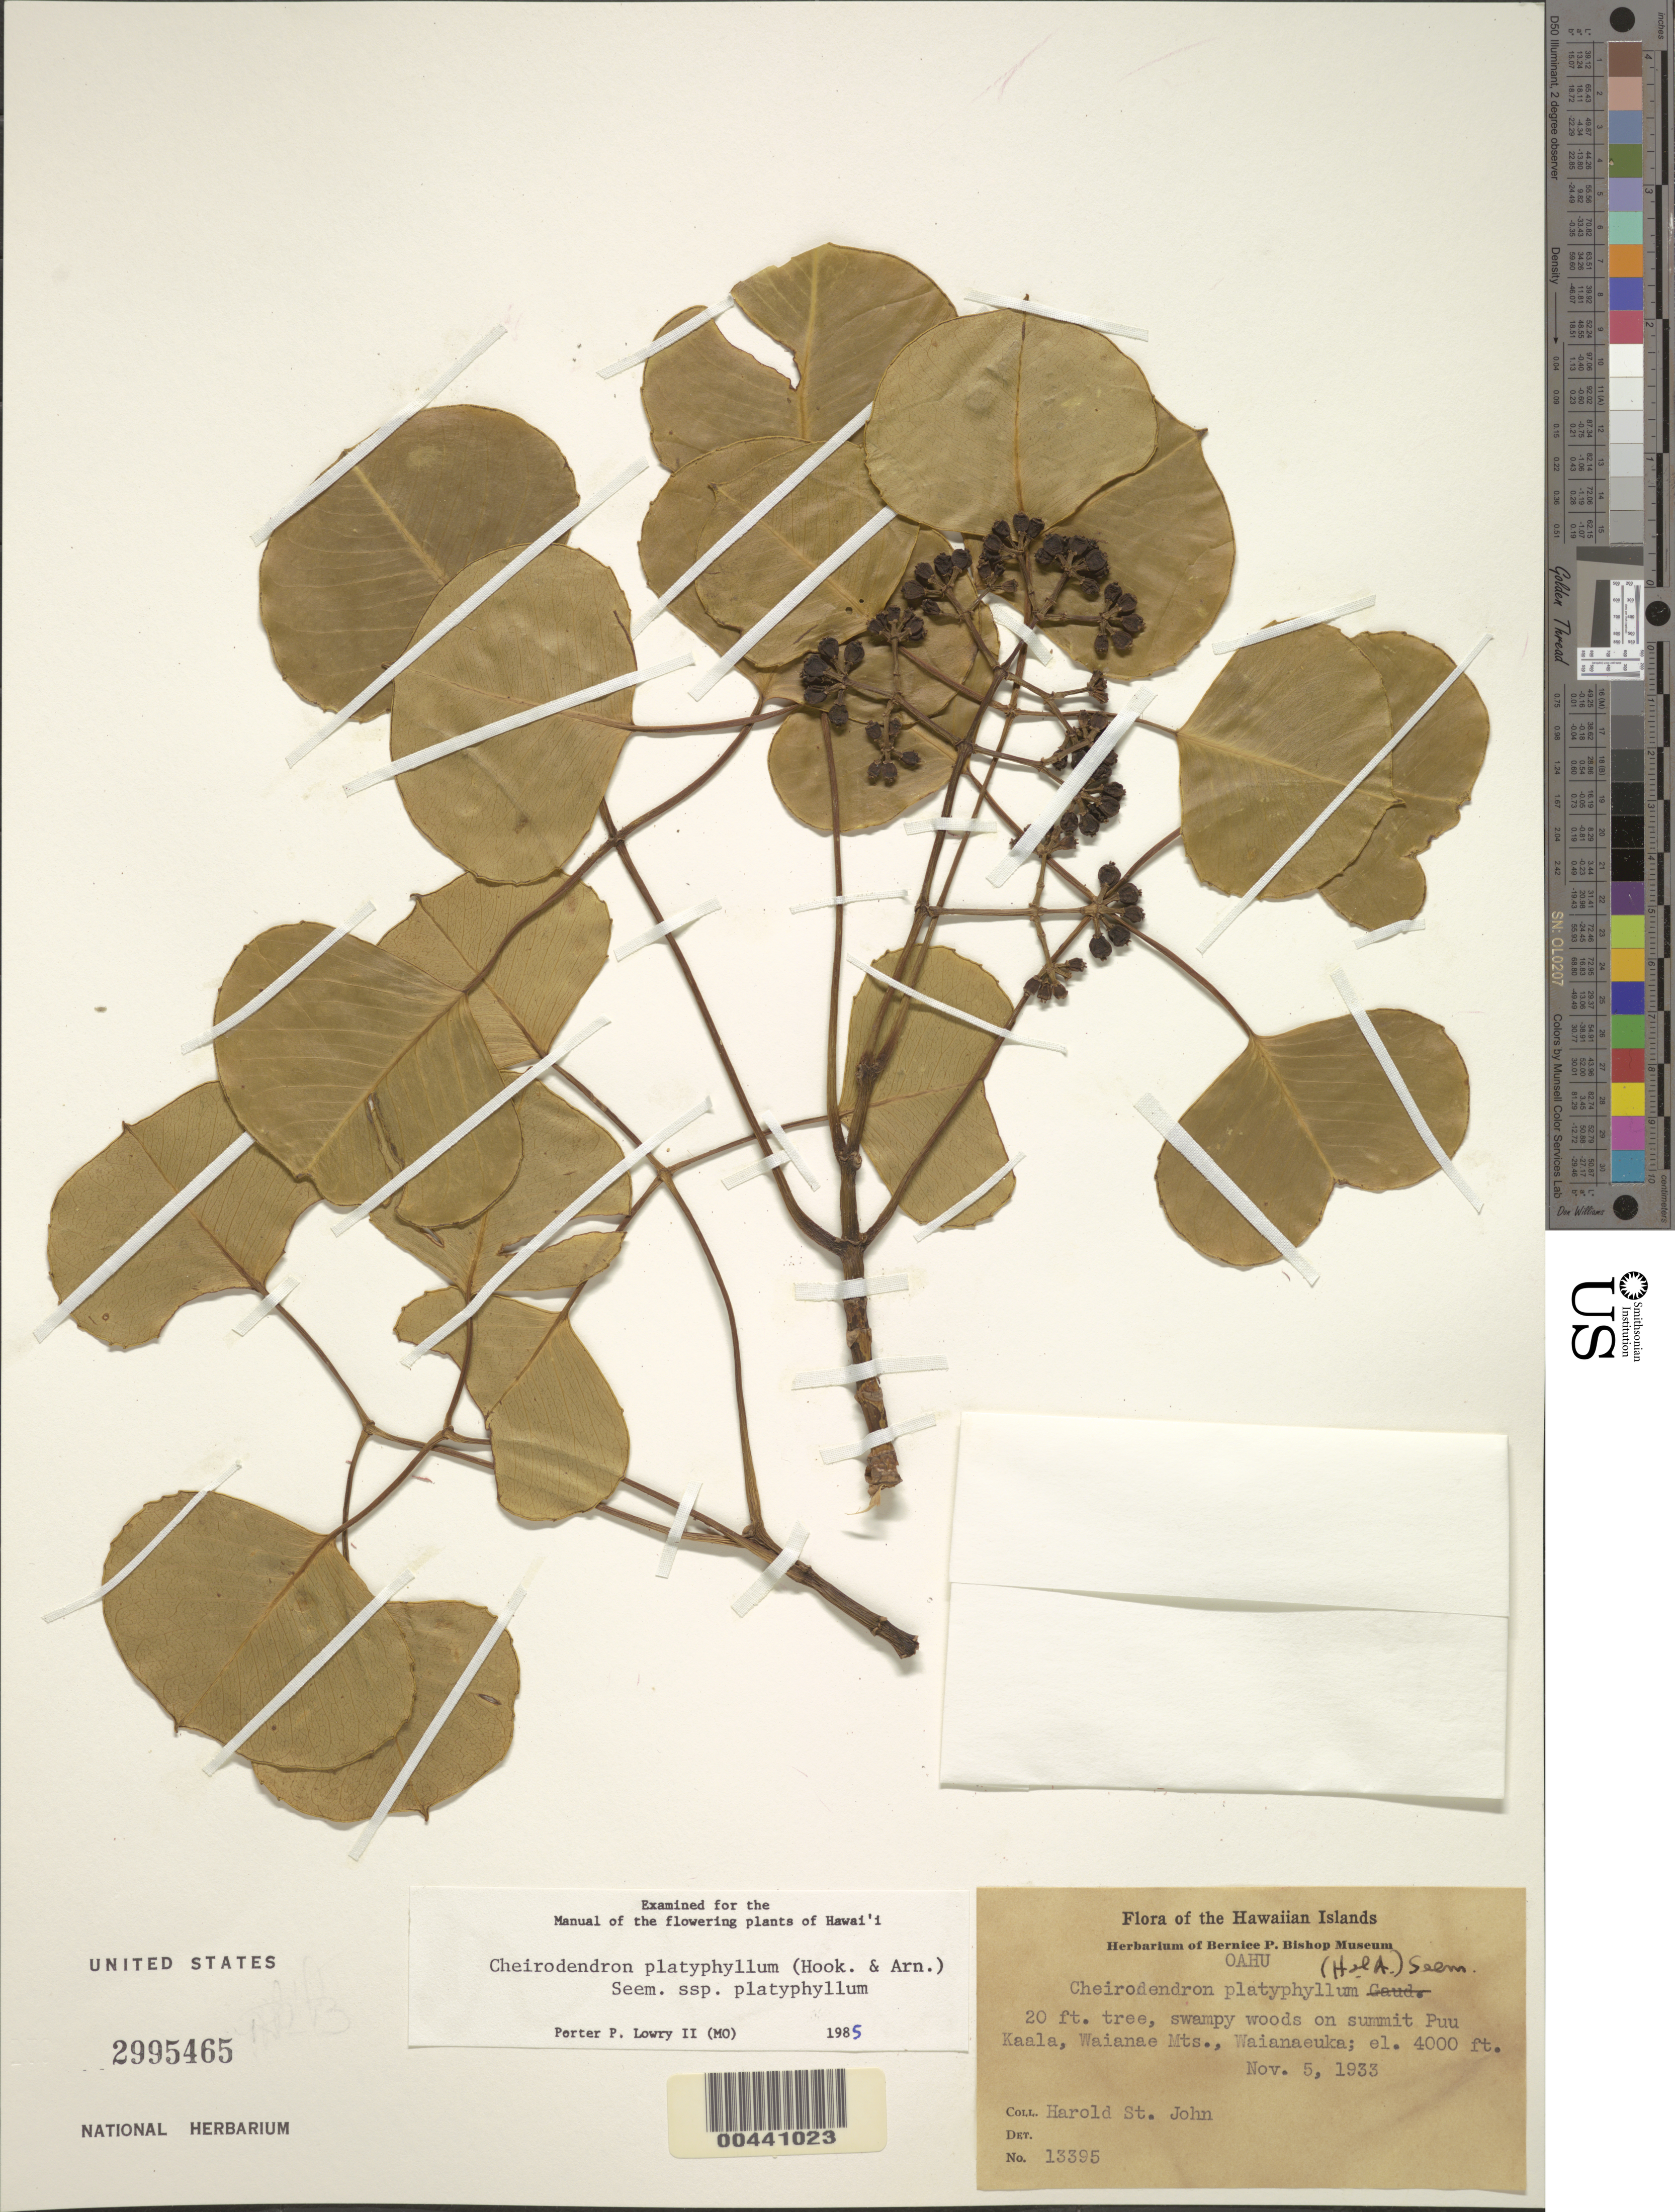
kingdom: Plantae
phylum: Tracheophyta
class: Magnoliopsida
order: Apiales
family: Araliaceae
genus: Cheirodendron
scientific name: Cheirodendron platyphyllum subsp. platyphyllum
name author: (Hook. & Arn.) Seem.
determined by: Lowry, P. P., (MO), Missouri Botanical Garden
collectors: H. St. John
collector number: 13395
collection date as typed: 5 Nov 1933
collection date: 1933-11-05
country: United States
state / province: Hawaii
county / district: Honolulu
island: Oahu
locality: Woods on summit of Puu Kaala, Waianae Mts., Waianaeuka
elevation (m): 1219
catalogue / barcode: US 2995465